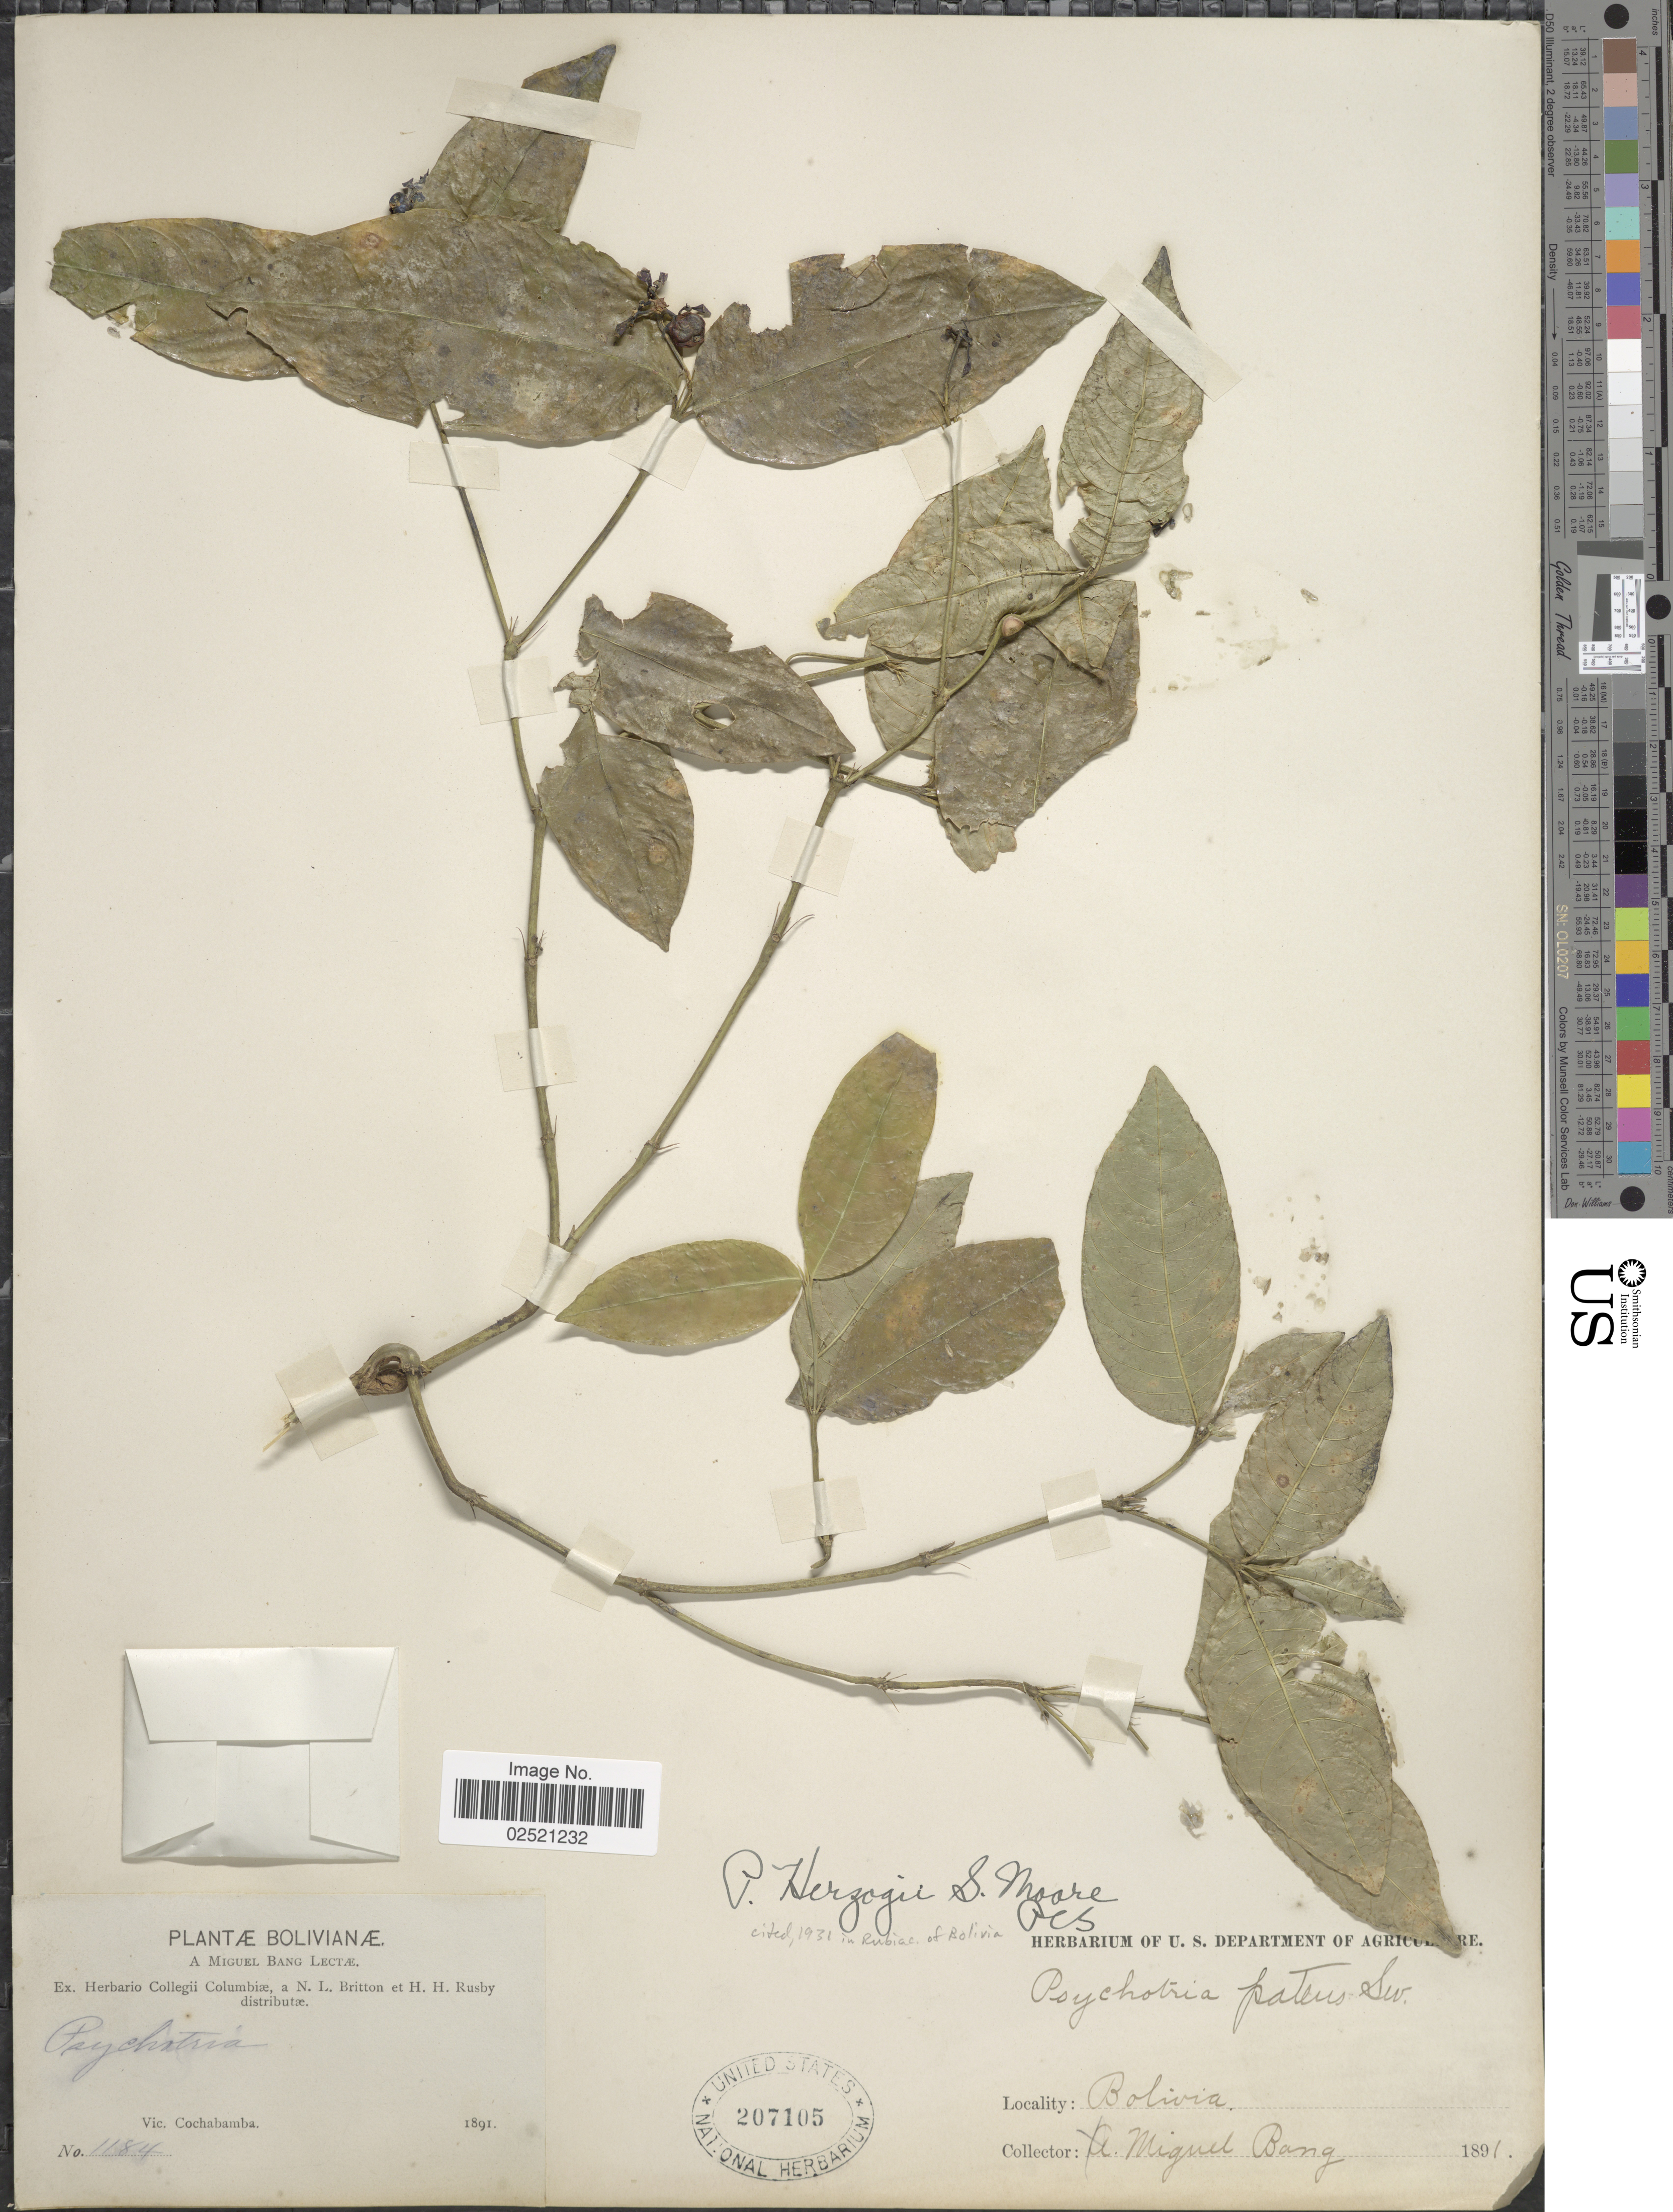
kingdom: Plantae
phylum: Tracheophyta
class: Magnoliopsida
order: Gentianales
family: Rubiaceae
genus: Psychotria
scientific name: Psychotria herzogii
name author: S. Moore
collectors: M. Bang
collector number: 1184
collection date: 1891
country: Bolivia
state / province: Cochabamba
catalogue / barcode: US 207105